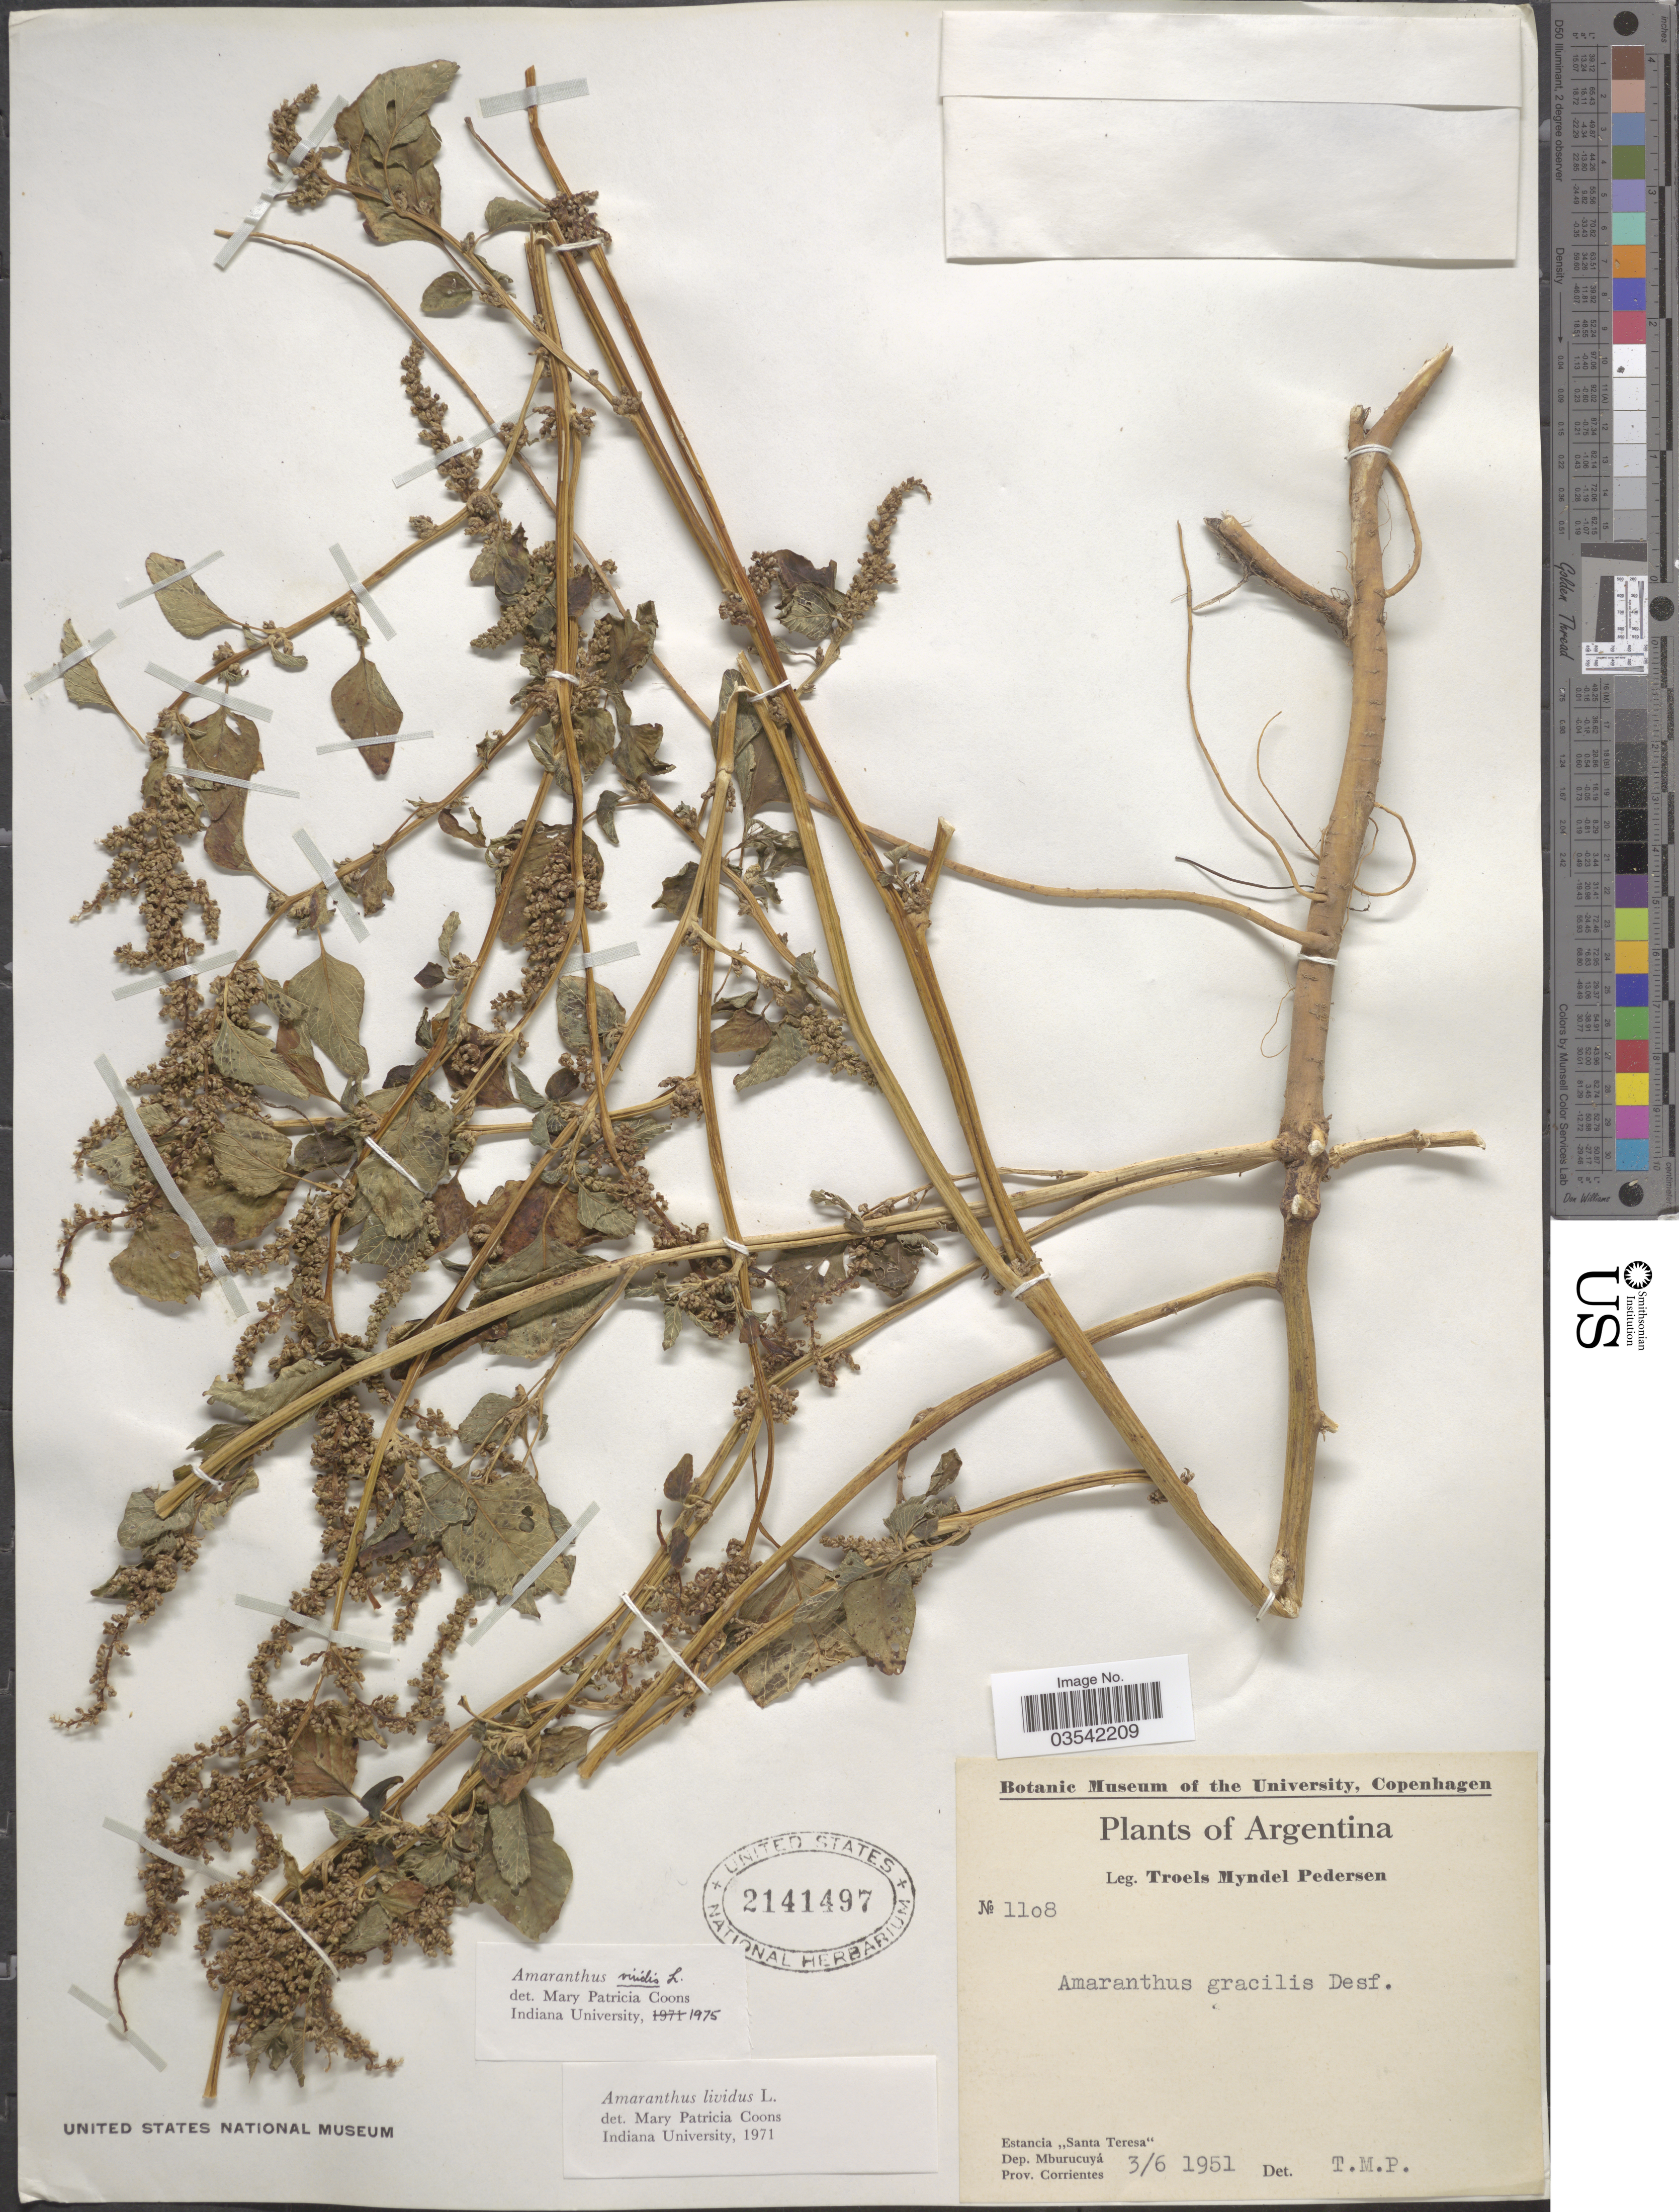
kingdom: Plantae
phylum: Tracheophyta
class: Magnoliopsida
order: Caryophyllales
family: Amaranthaceae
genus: Amaranthus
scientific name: Amaranthus viridis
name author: L.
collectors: T. Pederson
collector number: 1108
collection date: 1951-06-03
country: Argentina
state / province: Corrientes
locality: Estancia "Santa Teresa". Dep. Mburucuyá.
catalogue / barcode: US 2141497